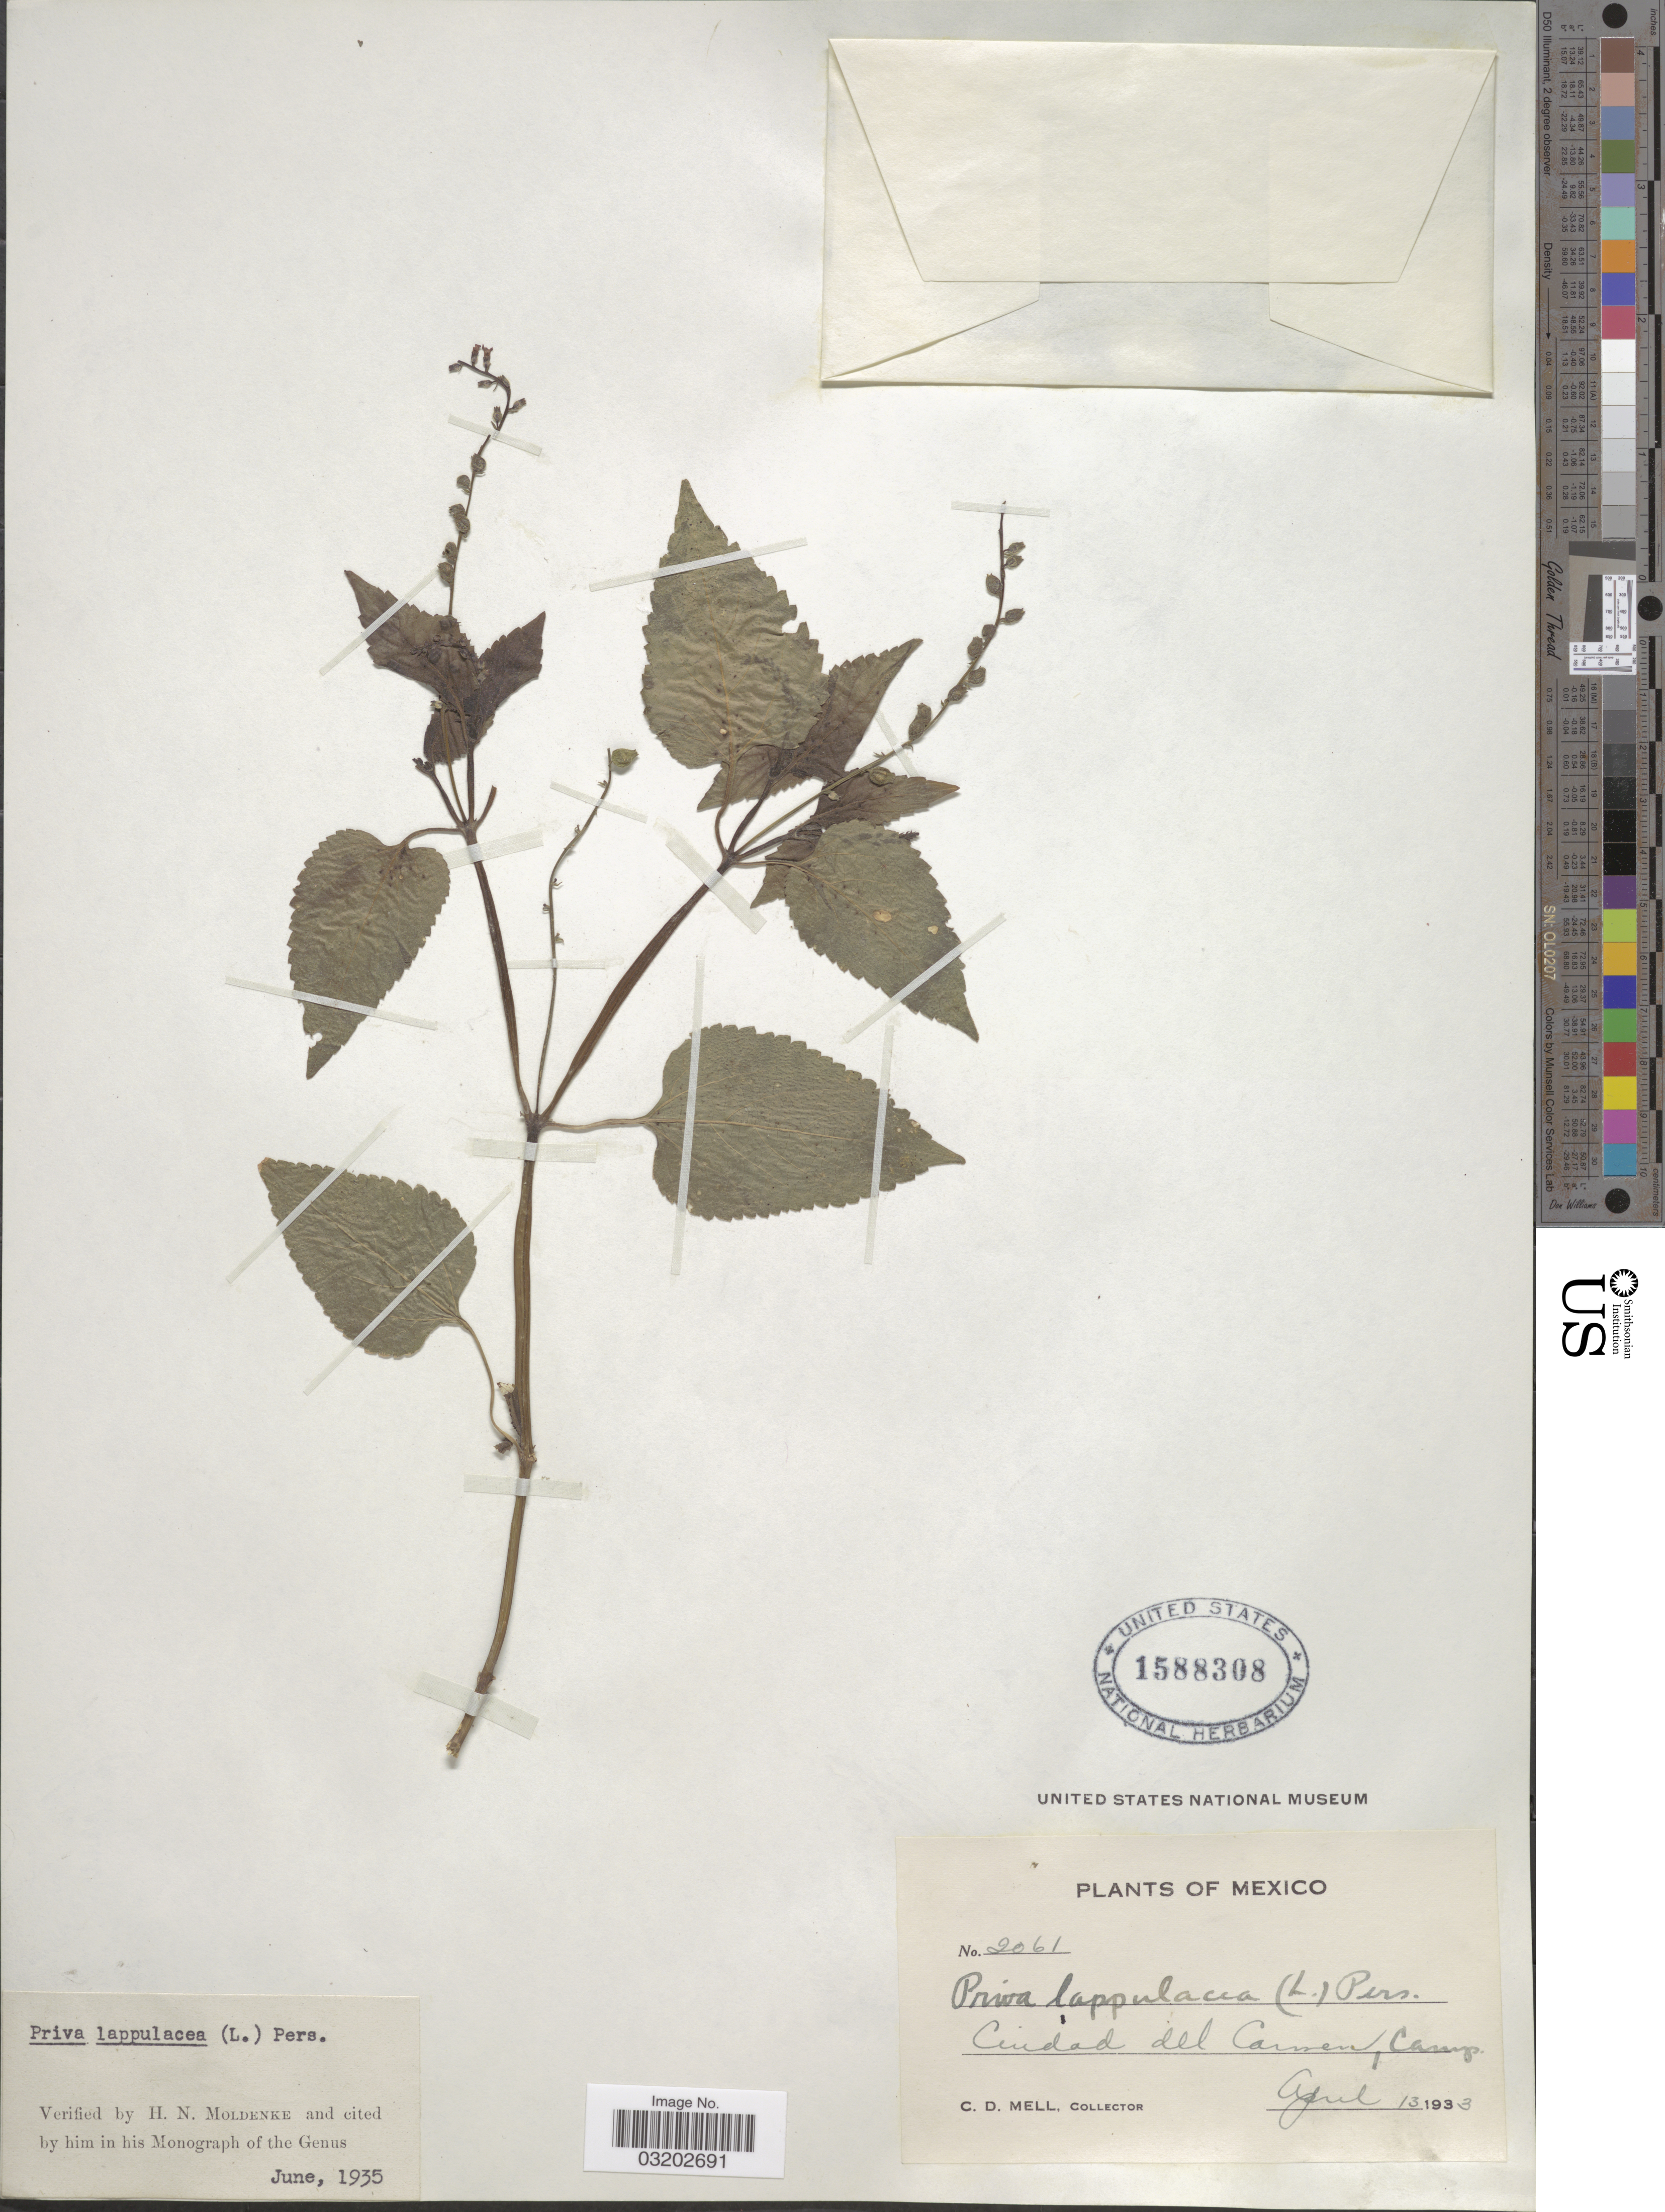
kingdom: Plantae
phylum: Tracheophyta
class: Magnoliopsida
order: Lamiales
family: Verbenaceae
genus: Priva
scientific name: Priva lappulacea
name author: (L.) Pers.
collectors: C. D. Mell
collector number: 2061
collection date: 1933-04-13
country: Mexico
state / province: Campeche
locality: Ciudad del Carmen.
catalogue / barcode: US 1588308